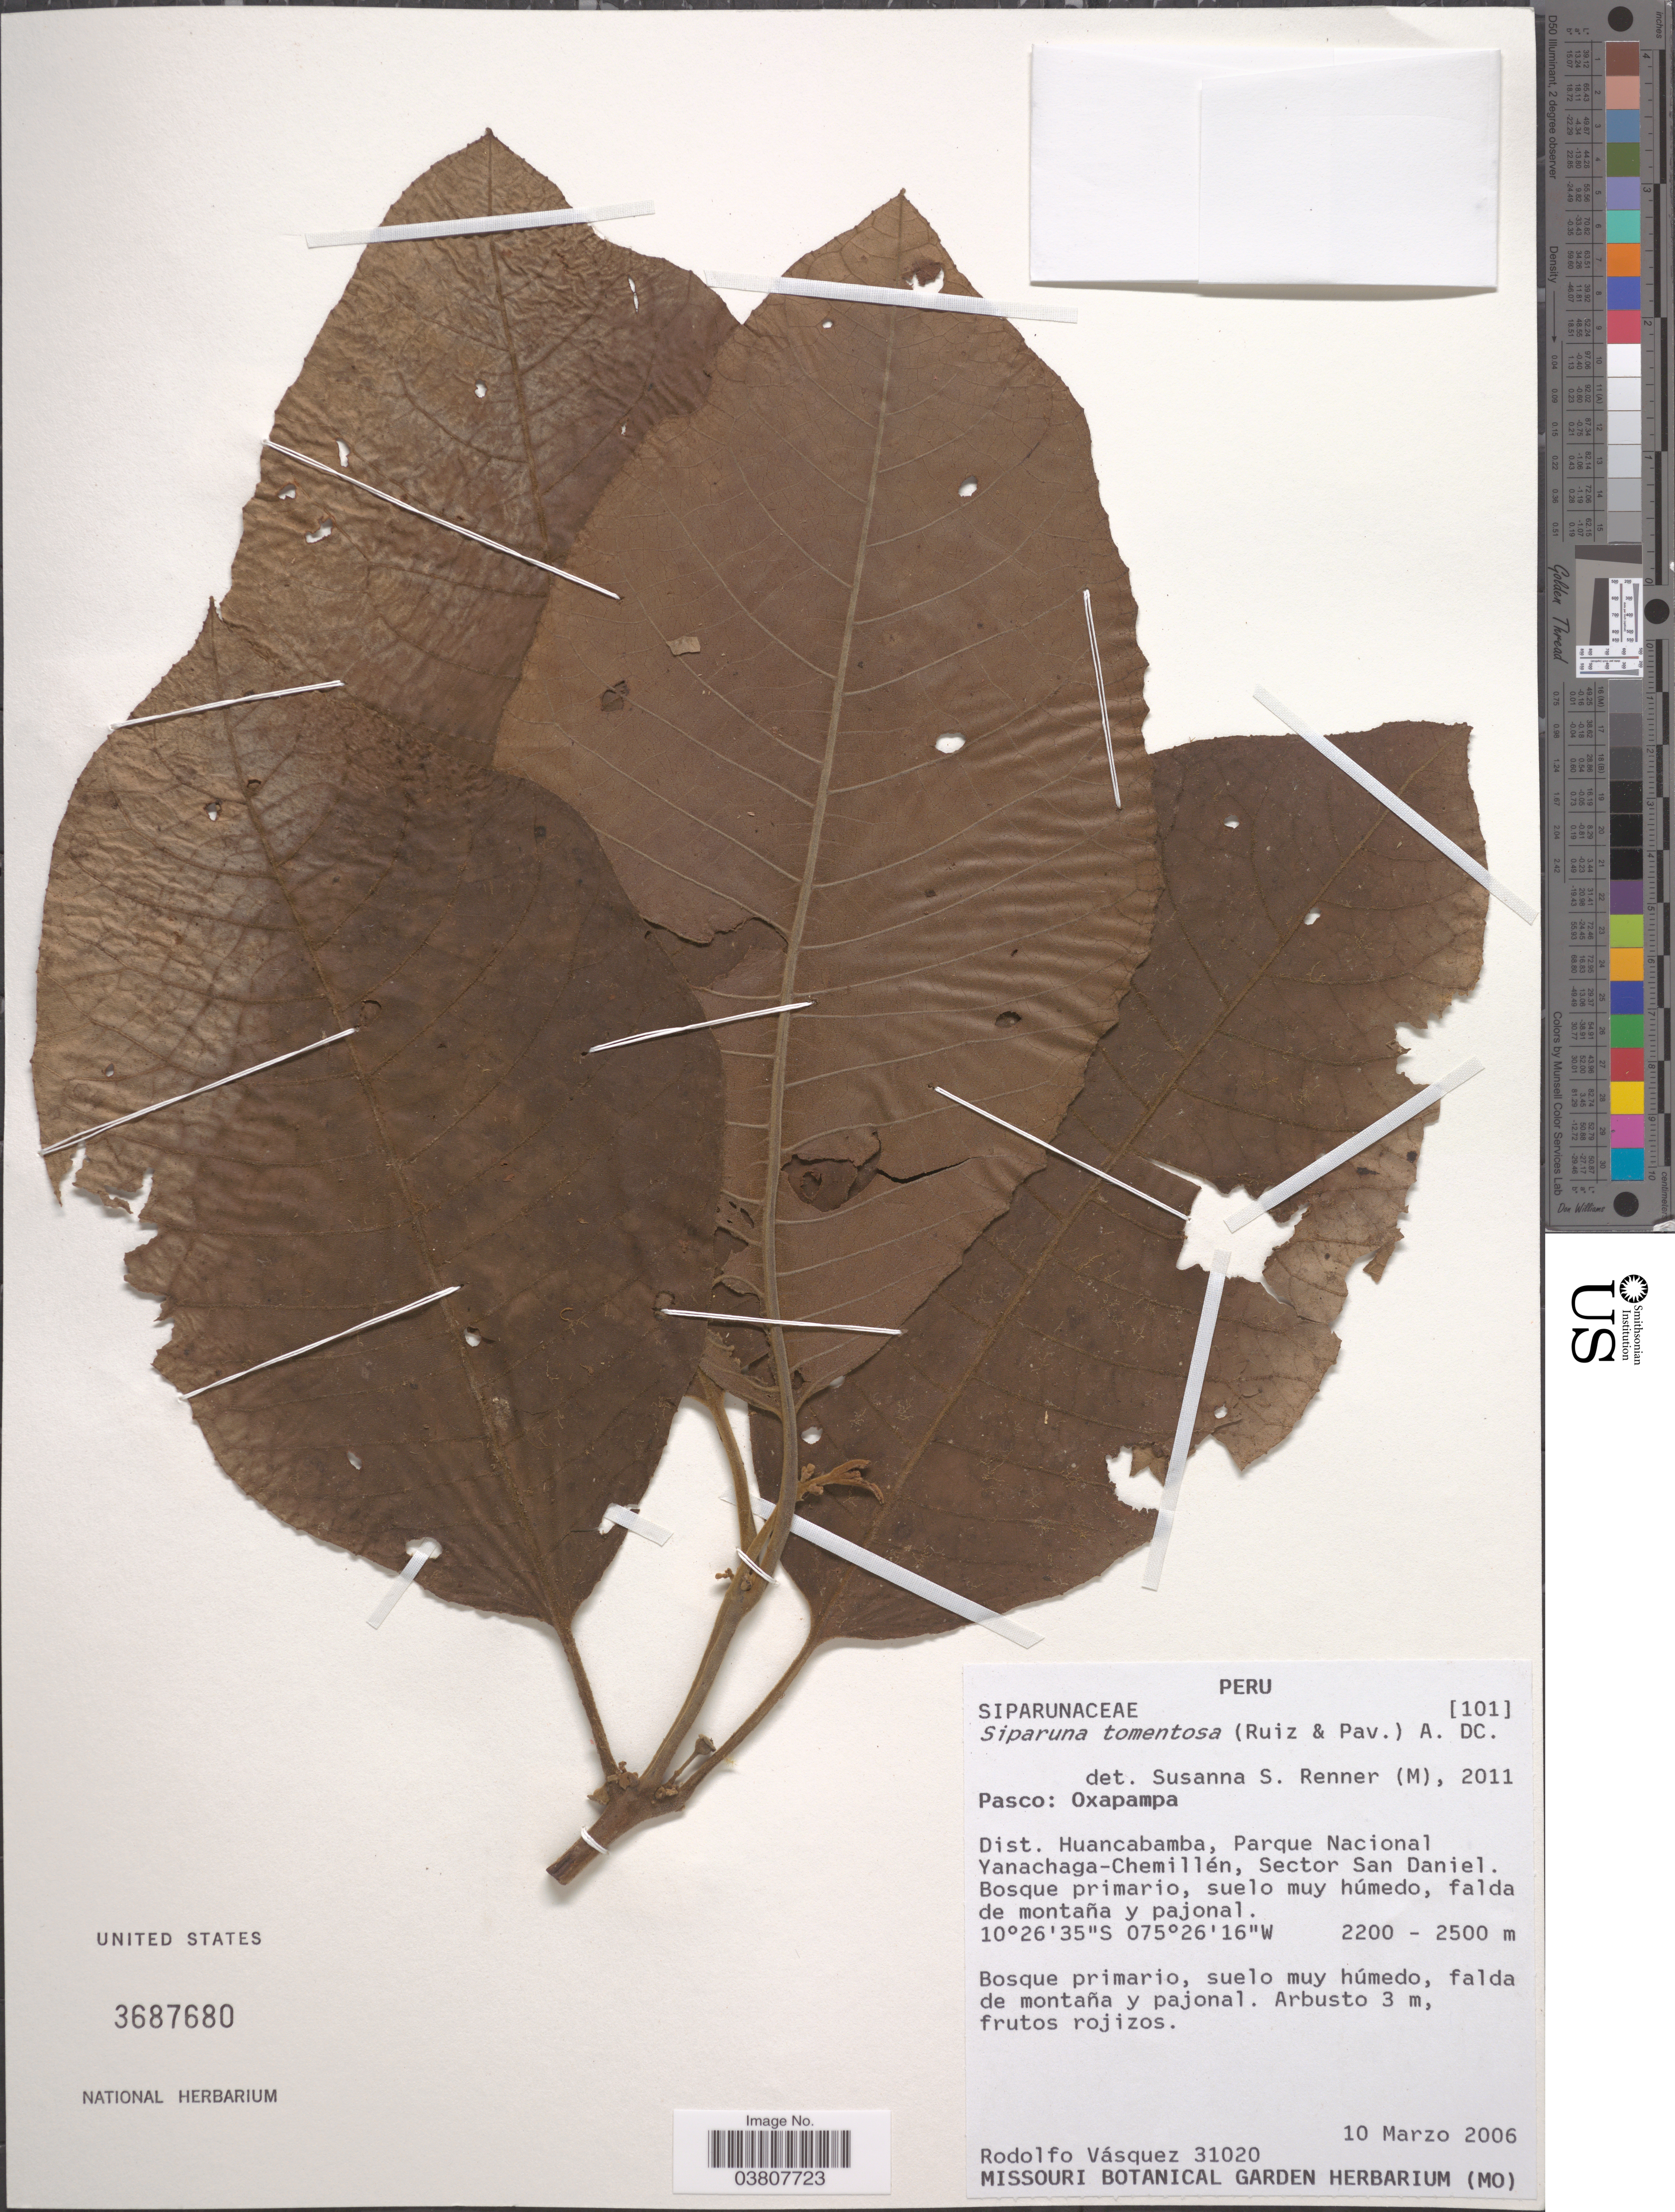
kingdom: Plantae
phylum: Tracheophyta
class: Magnoliopsida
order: Laurales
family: Siparunaceae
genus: Siparuna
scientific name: Siparuna tomentosa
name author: Perkins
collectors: R. Vásquez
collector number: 31020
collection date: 2006-03-10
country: Peru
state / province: Pasco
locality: Oxapampa. Dist. Huancabamba, Parque Nacional Yanachaga-Chemillén, Sector San Daniel.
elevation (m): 2200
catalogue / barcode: US 3687680